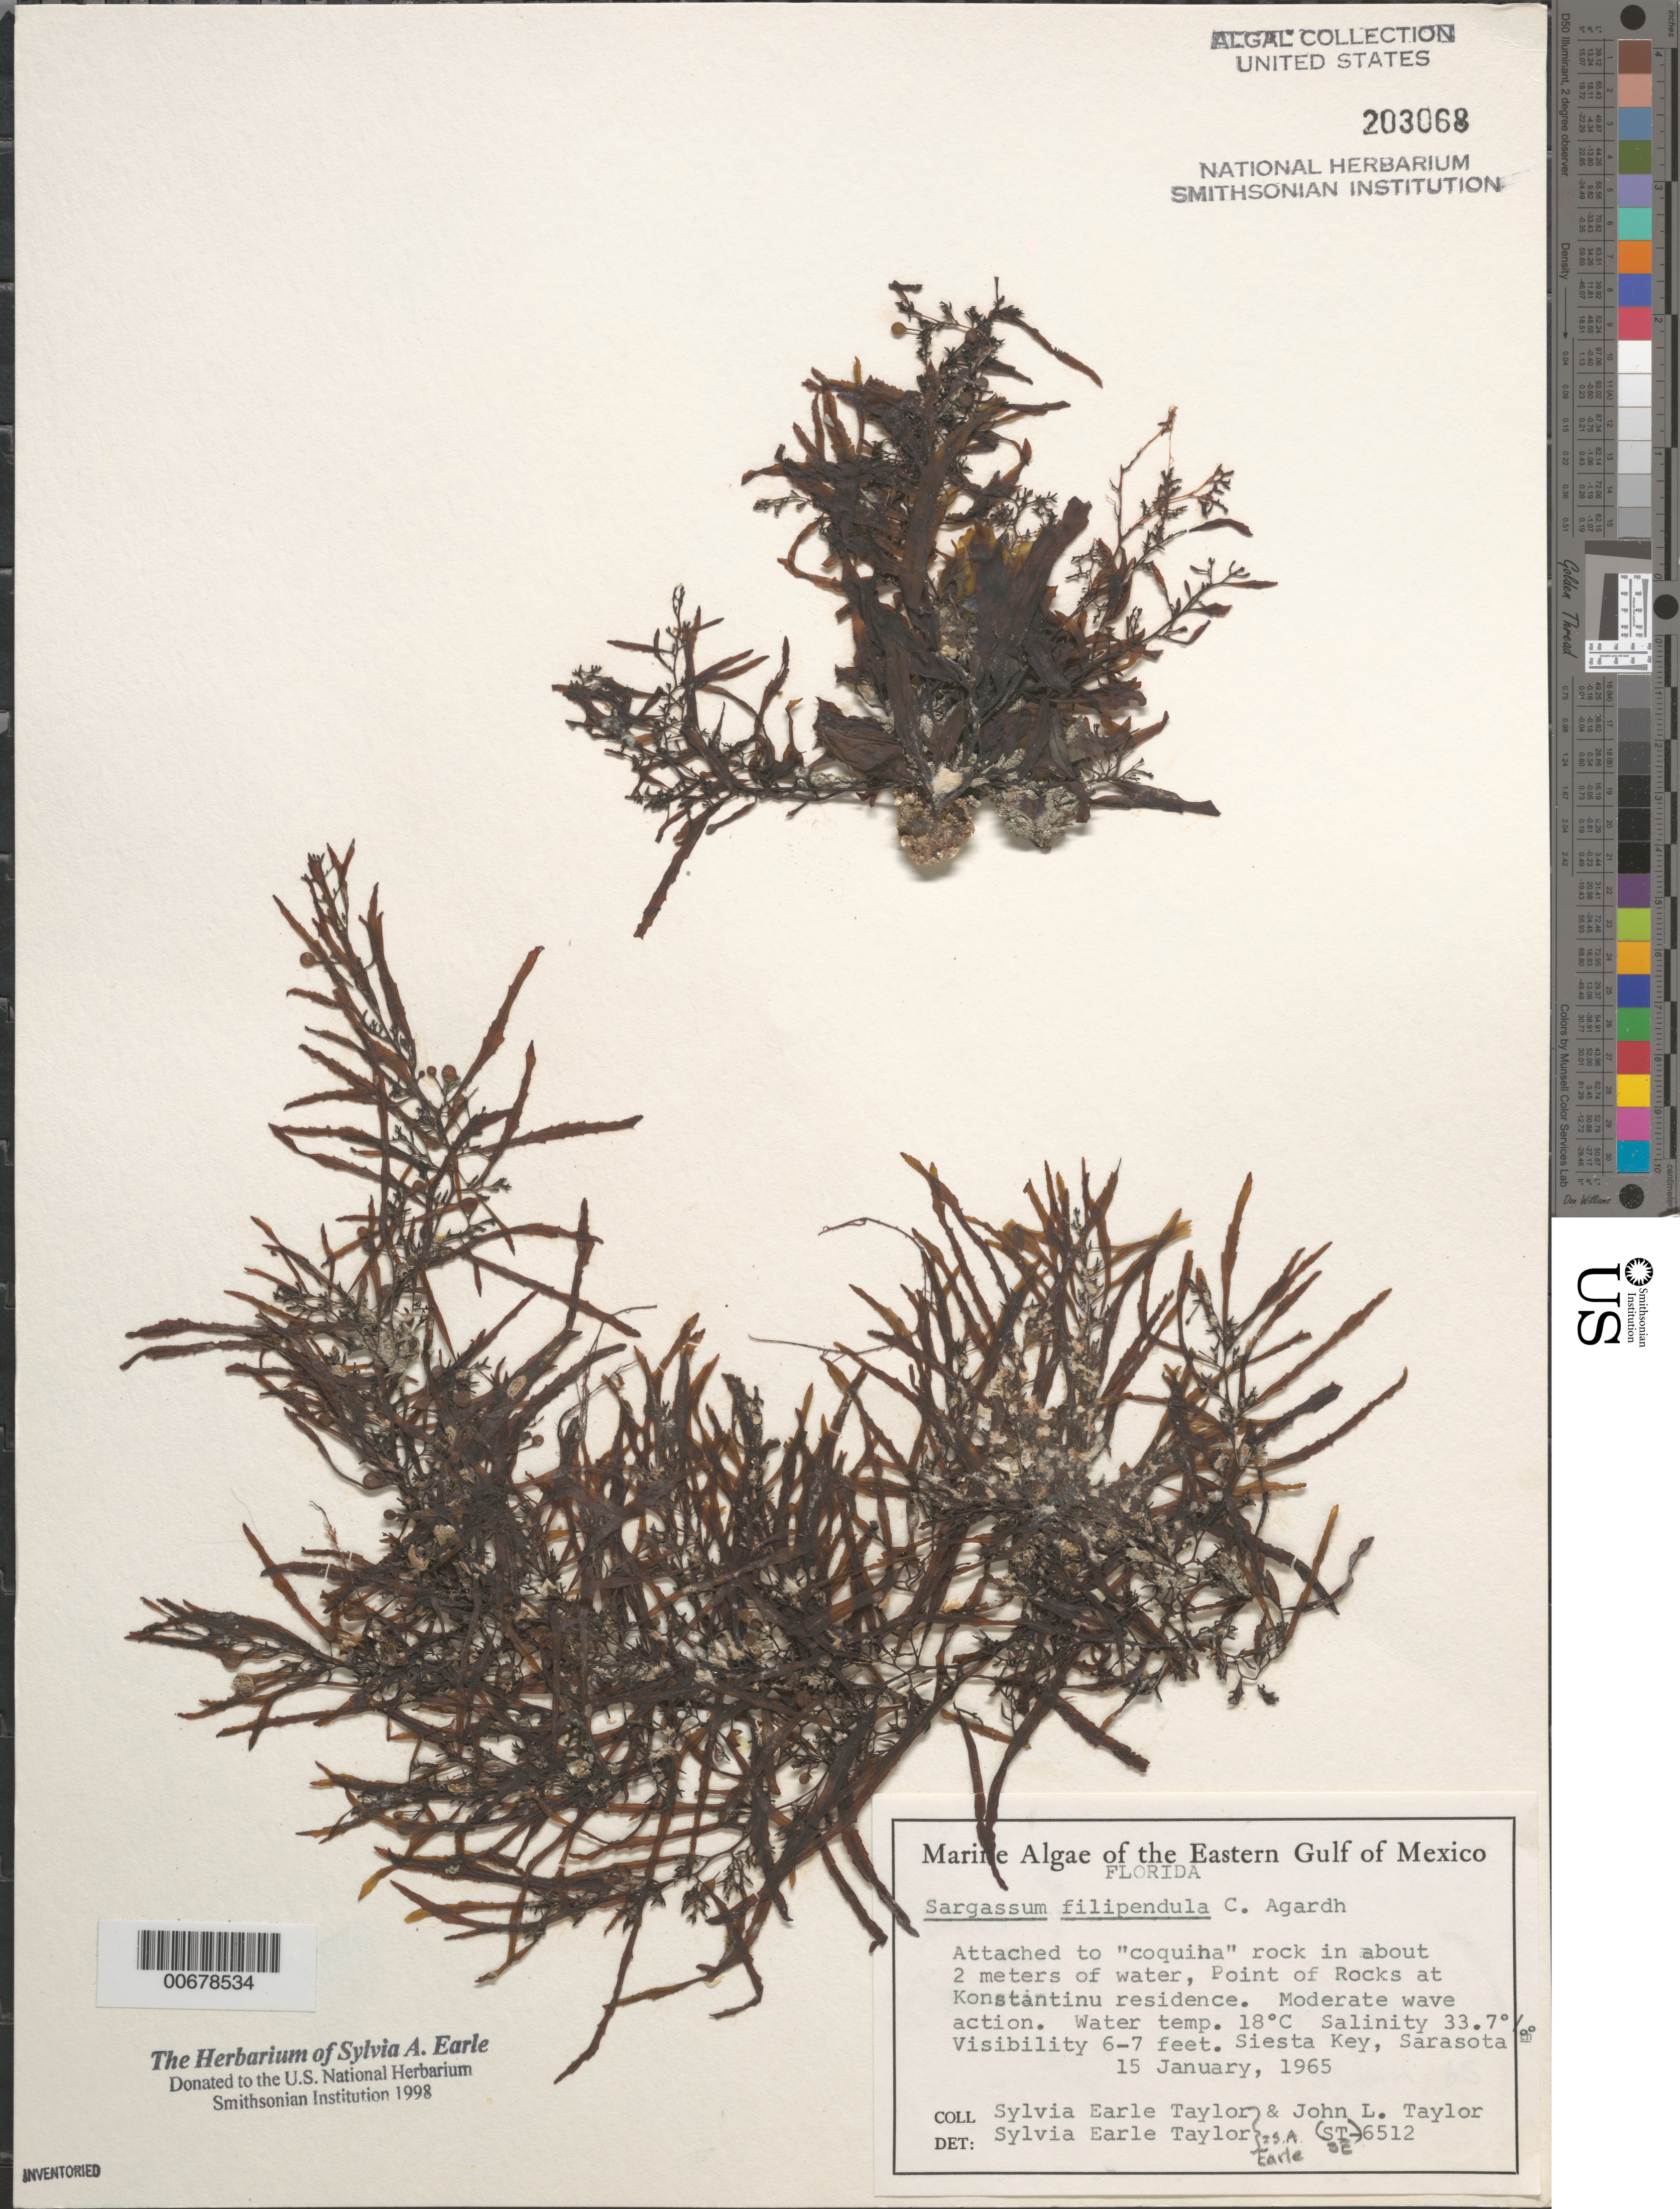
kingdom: Chromista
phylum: Ochrophyta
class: Phaeophyceae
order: Fucales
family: Sargassaceae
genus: Sargassum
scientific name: Sargassum filipendula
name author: C. Agardh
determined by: Earle, S. A.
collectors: S. A. Earle & J. L. Taylor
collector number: SE 6512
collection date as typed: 15 Jan 1965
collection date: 1965-01-15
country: United States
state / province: Florida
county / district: Sarasota County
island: Siesta Key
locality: Point of Rocks near Konstantinu residence, Sarasota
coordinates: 27 14.6'N, 82 32.1'W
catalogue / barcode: US 203068